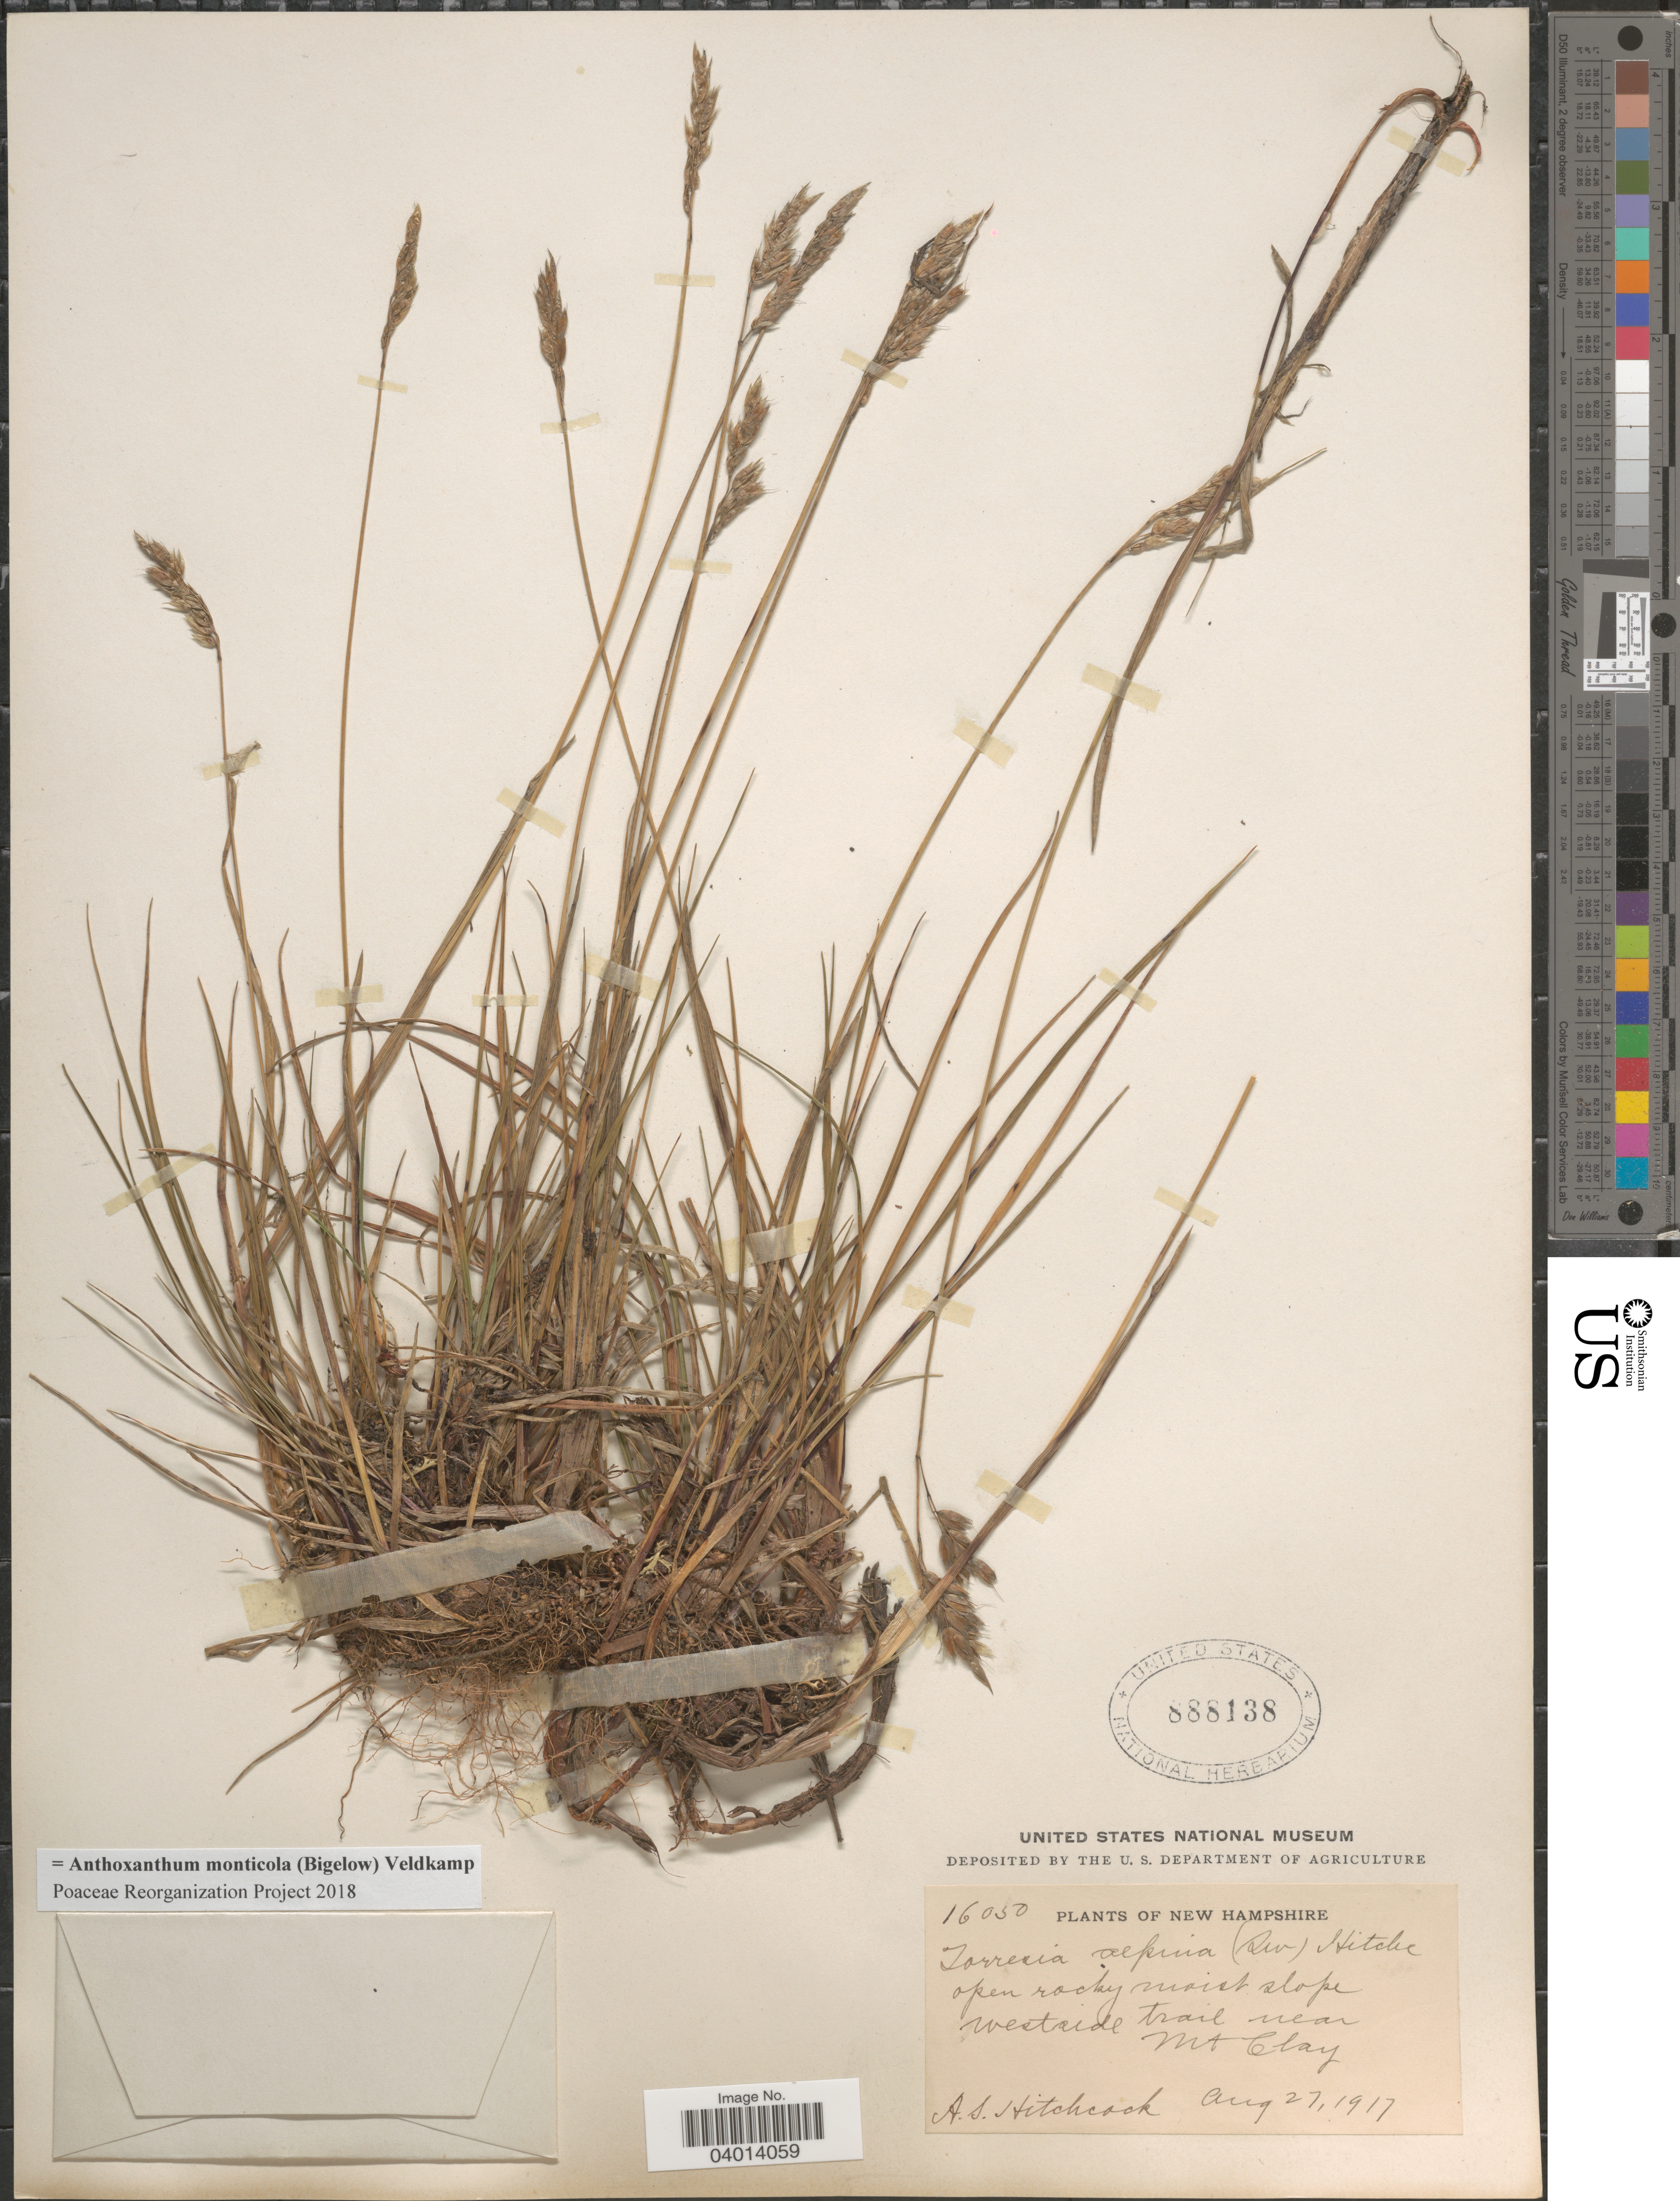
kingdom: Plantae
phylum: Tracheophyta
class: Liliopsida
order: Poales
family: Poaceae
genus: Anthoxanthum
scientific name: Anthoxanthum monticola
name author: (Bigelow) Veldkamp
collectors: A. S. Hitchcock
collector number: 16050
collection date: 1917-08-27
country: United States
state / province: New Hampshire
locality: Open rocky moist slope westside trail near Mt Clay.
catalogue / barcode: US 888138